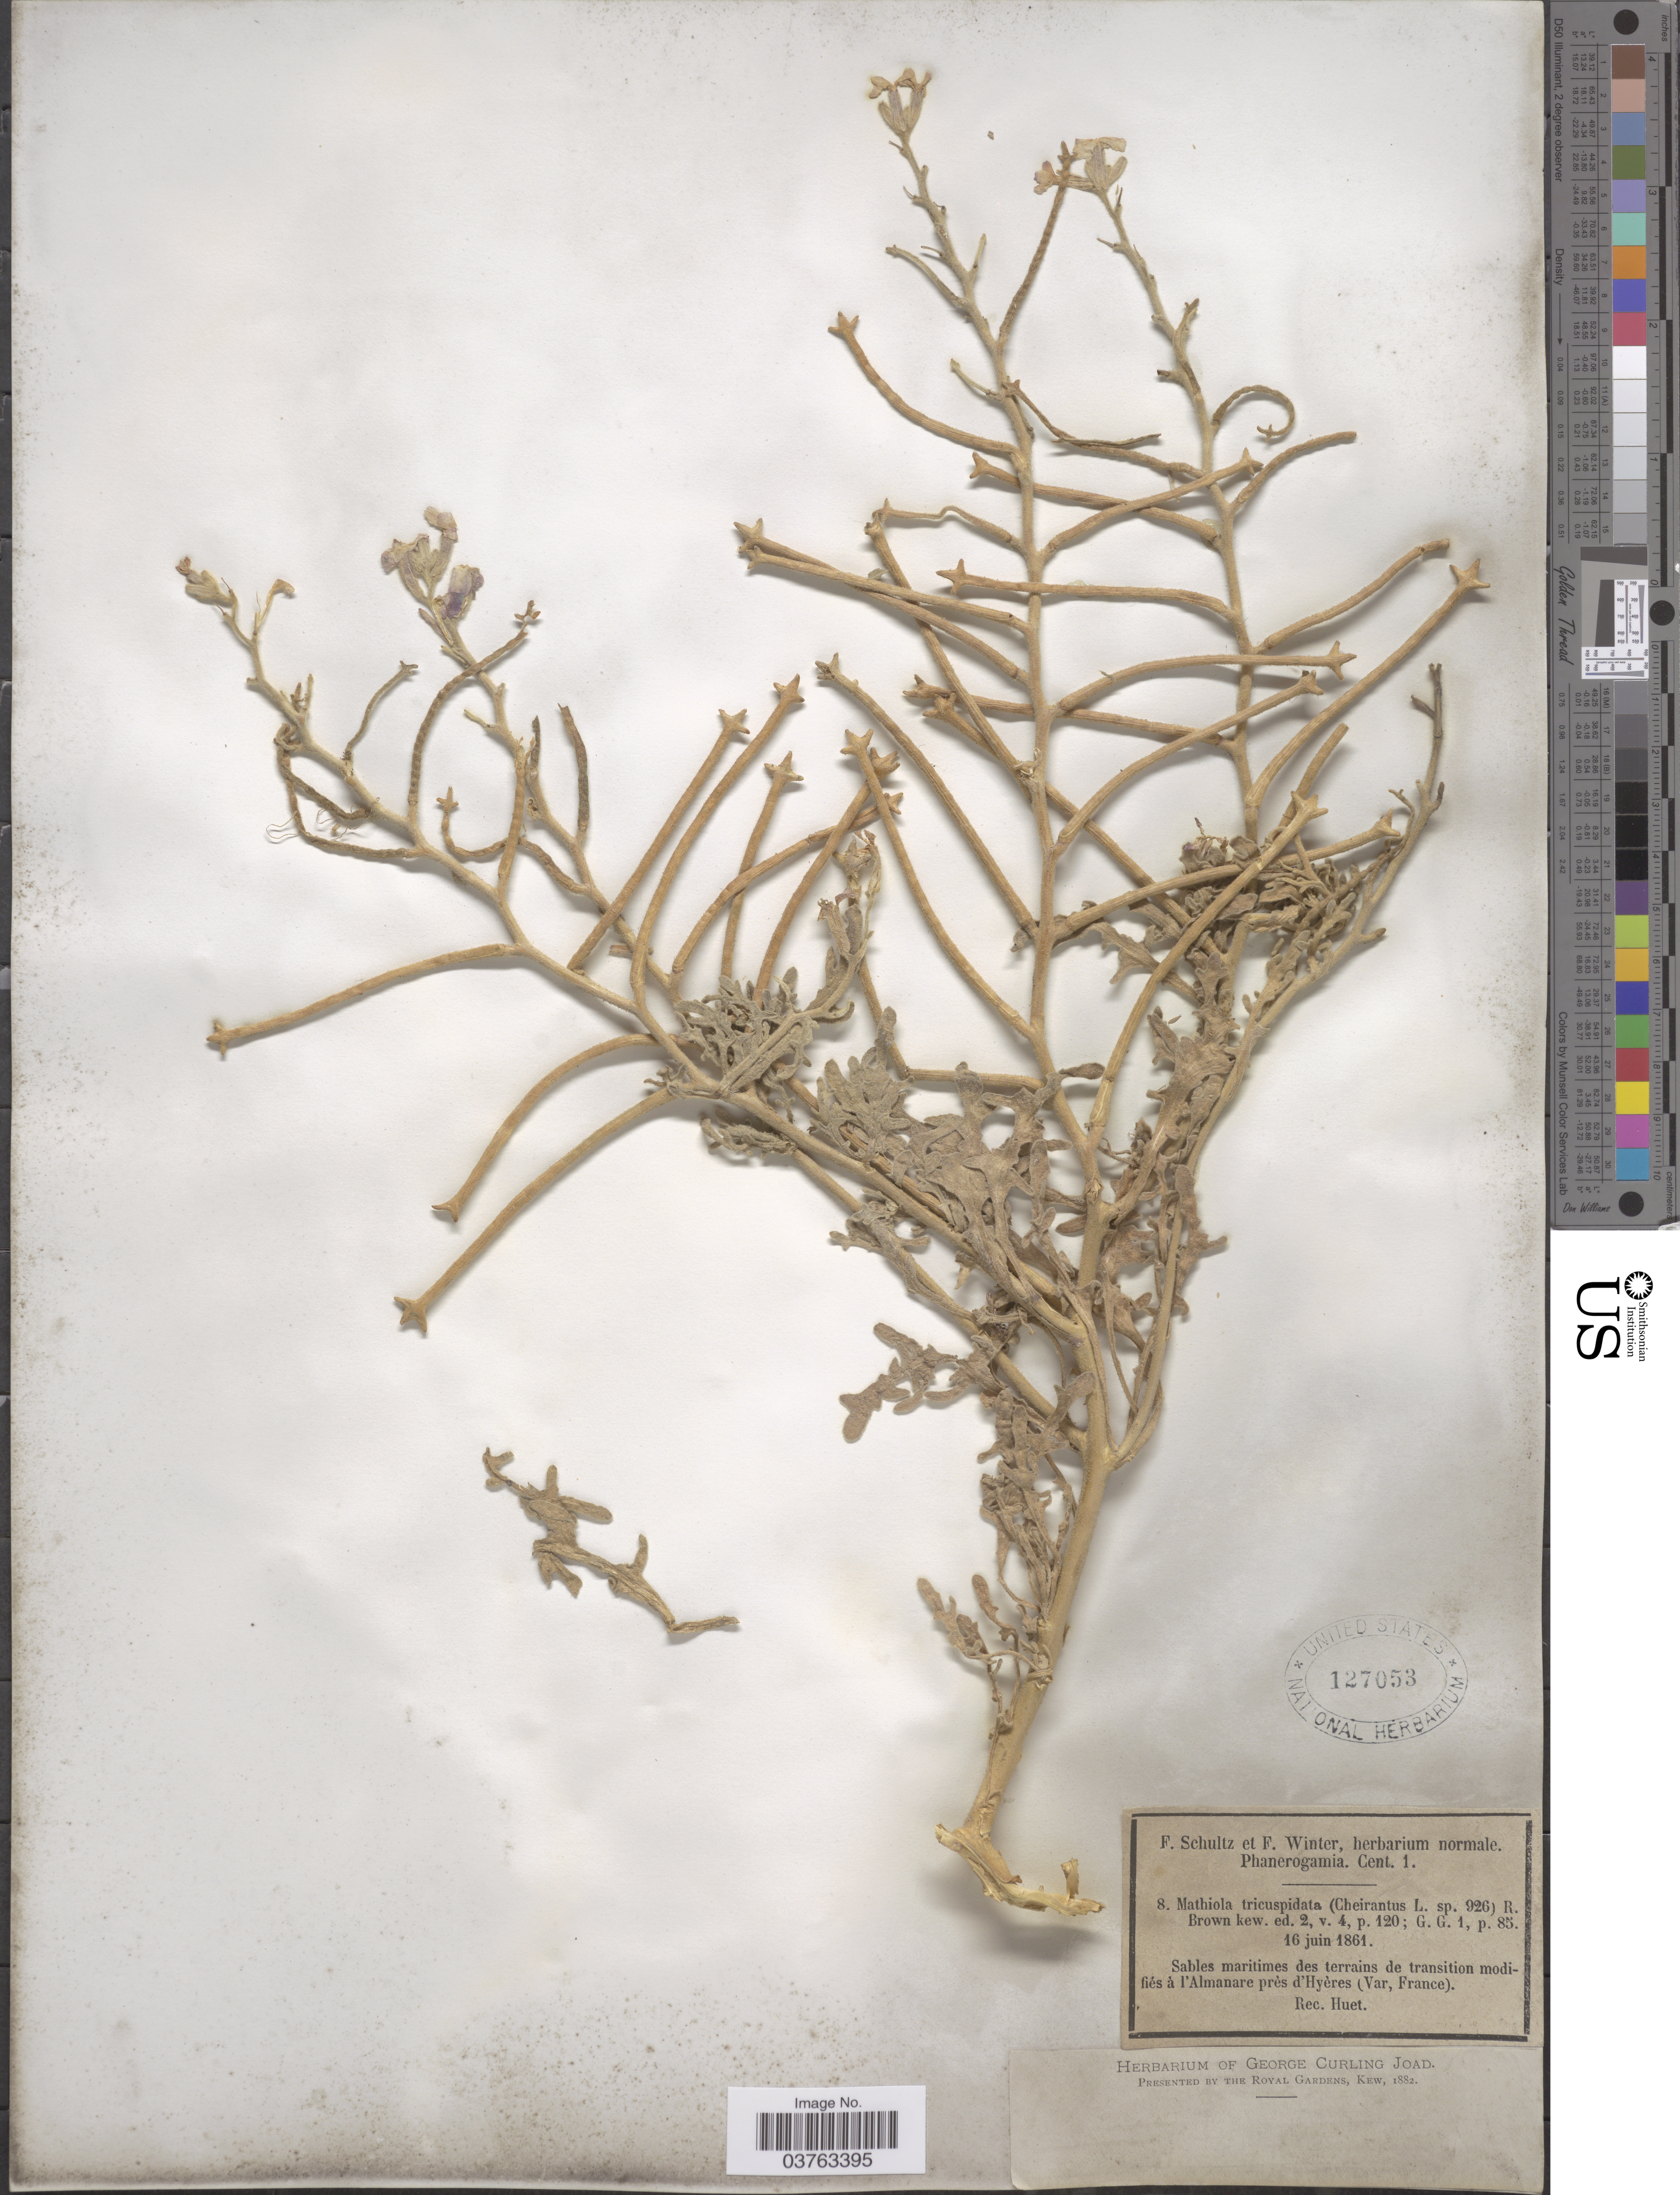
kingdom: Plantae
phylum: Tracheophyta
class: Magnoliopsida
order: Brassicales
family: Brassicaceae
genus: Matthiola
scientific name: Matthiola tricuspidata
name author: (L.) W.T. Aiton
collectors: -. Huet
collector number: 8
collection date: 1861-06-16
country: France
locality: Sables maritimes des terrains de transition modifiés à l'Almanare près d'Hyères (Var, France).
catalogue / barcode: US 127053